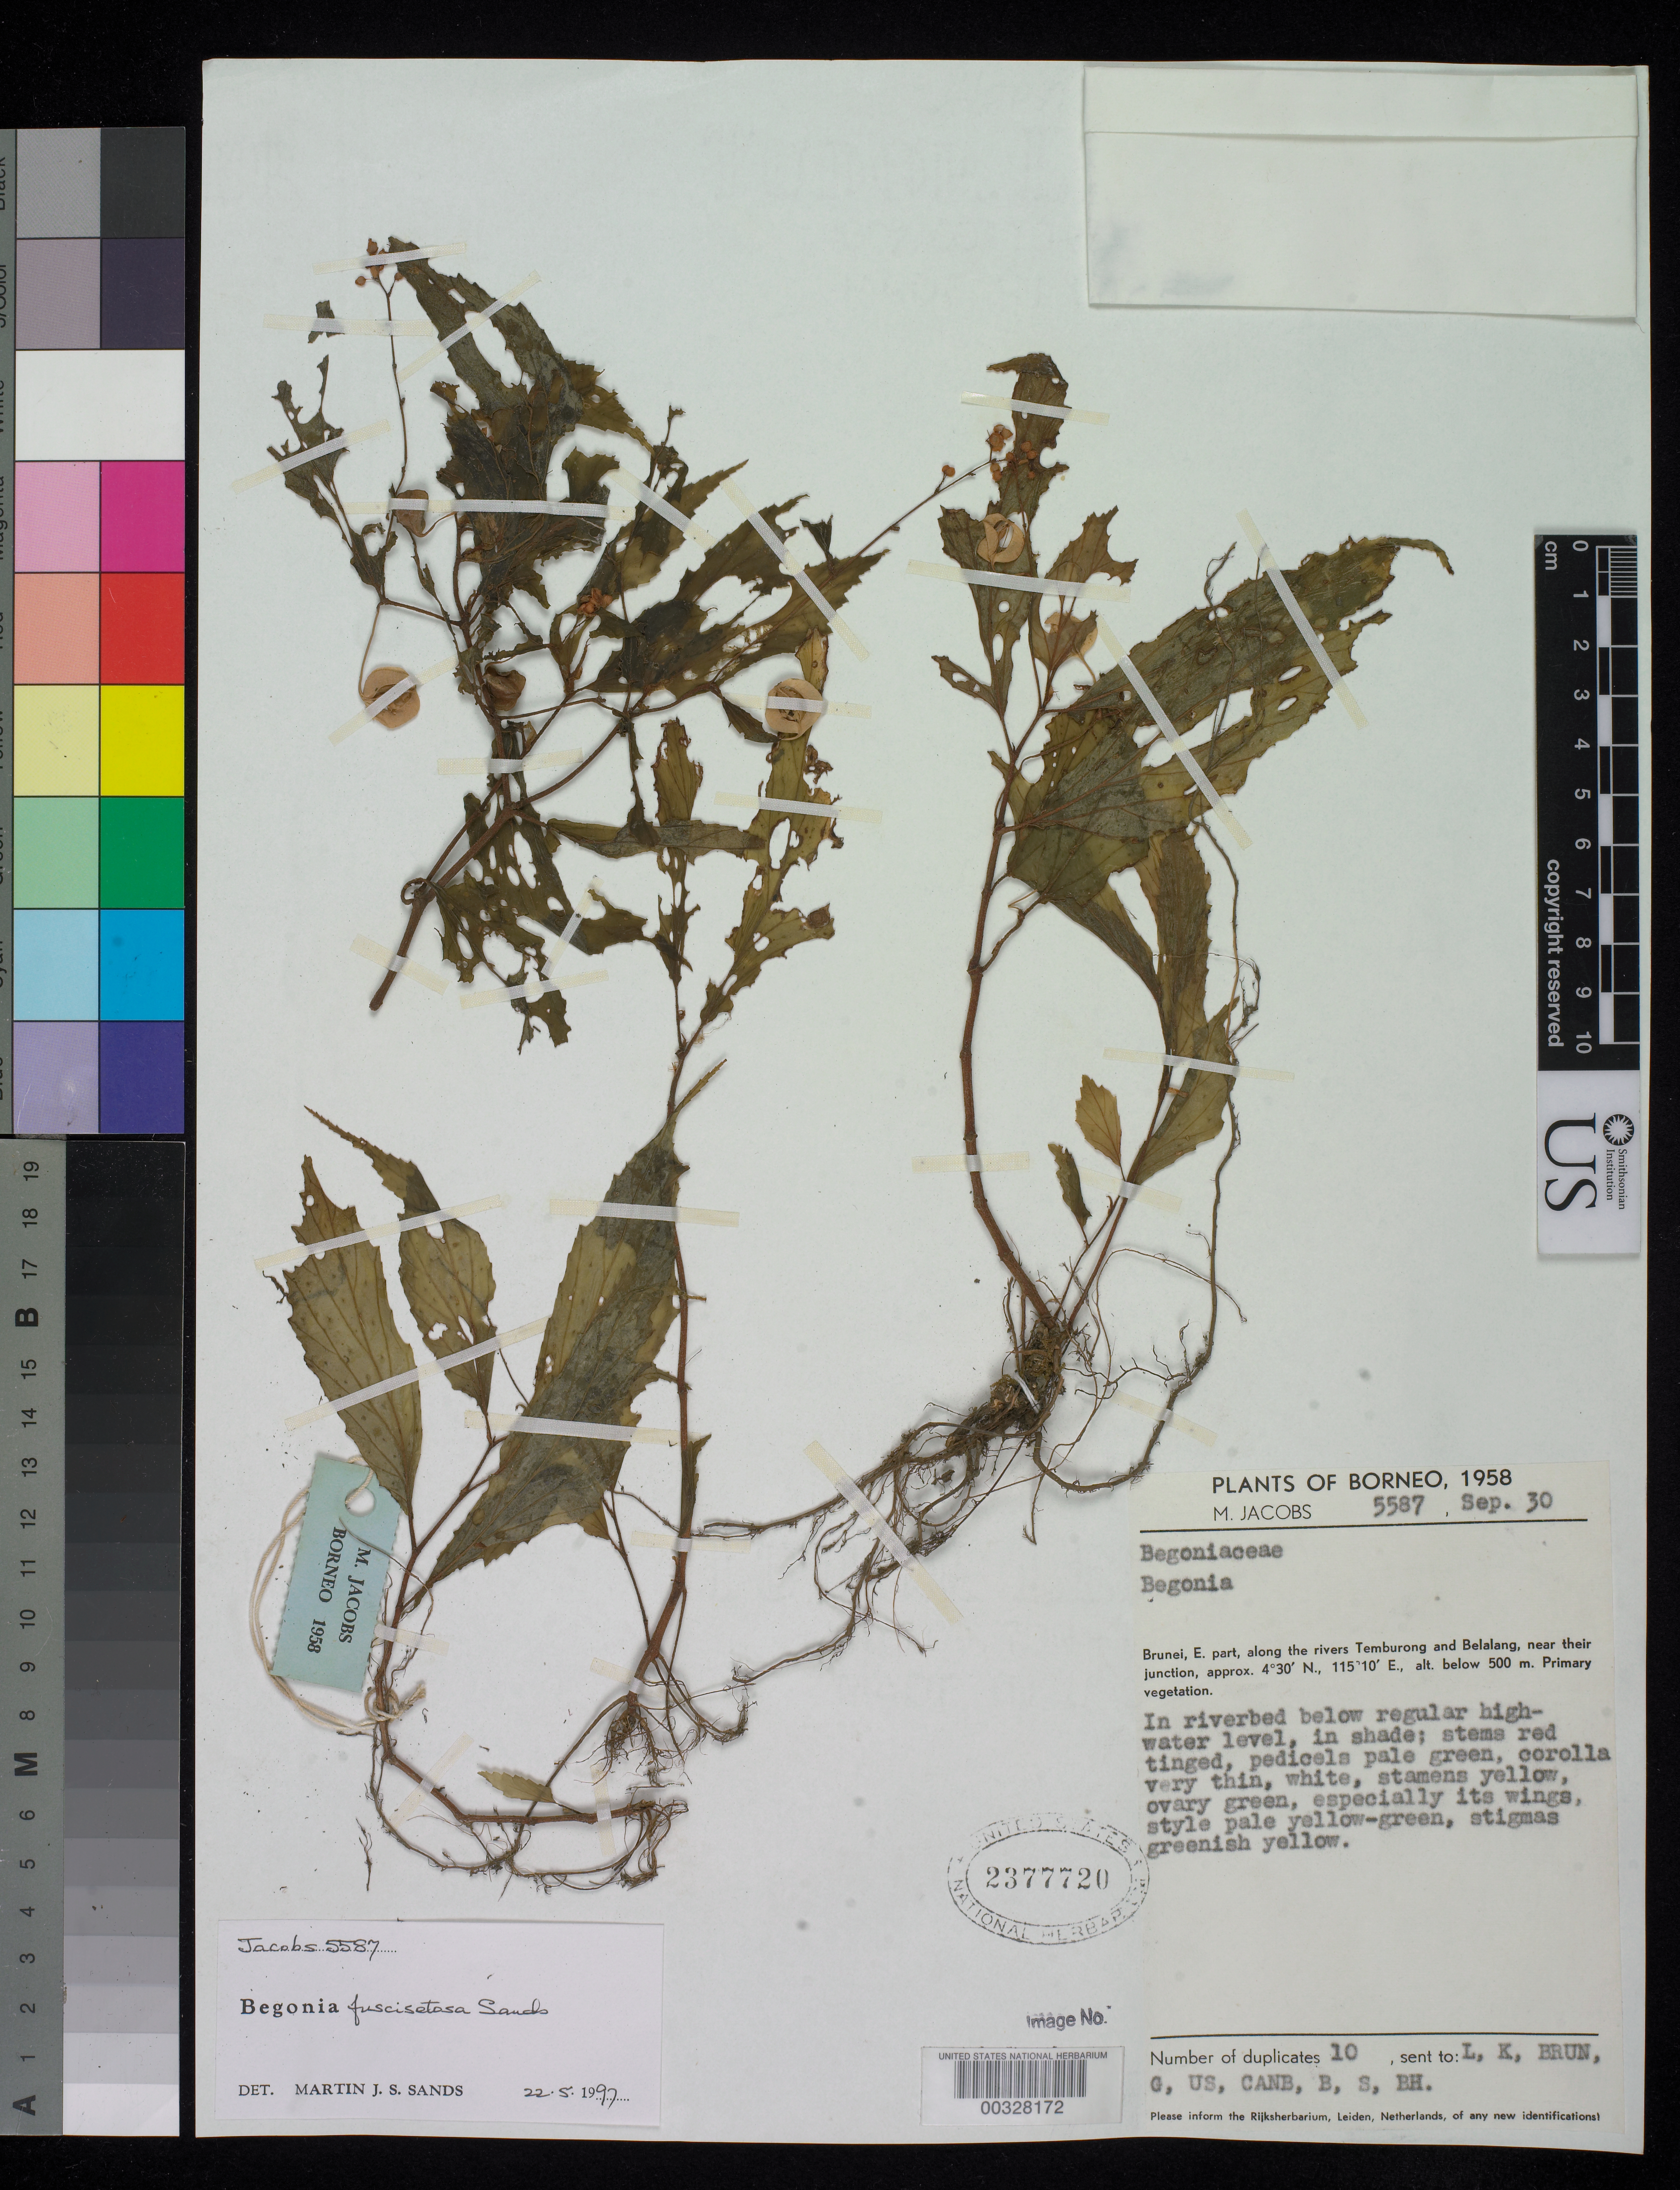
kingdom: Plantae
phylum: Tracheophyta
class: Magnoliopsida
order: Cucurbitales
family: Begoniaceae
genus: Begonia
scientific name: Begonia fuscisetosa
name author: Sands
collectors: M. R. Jacobs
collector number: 5587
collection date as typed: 30 Sep 1958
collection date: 1958-09-30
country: Brunei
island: Borneo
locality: E. part, along the rivers Temburong & Belalang, near their junction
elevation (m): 500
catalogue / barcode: US 2377720